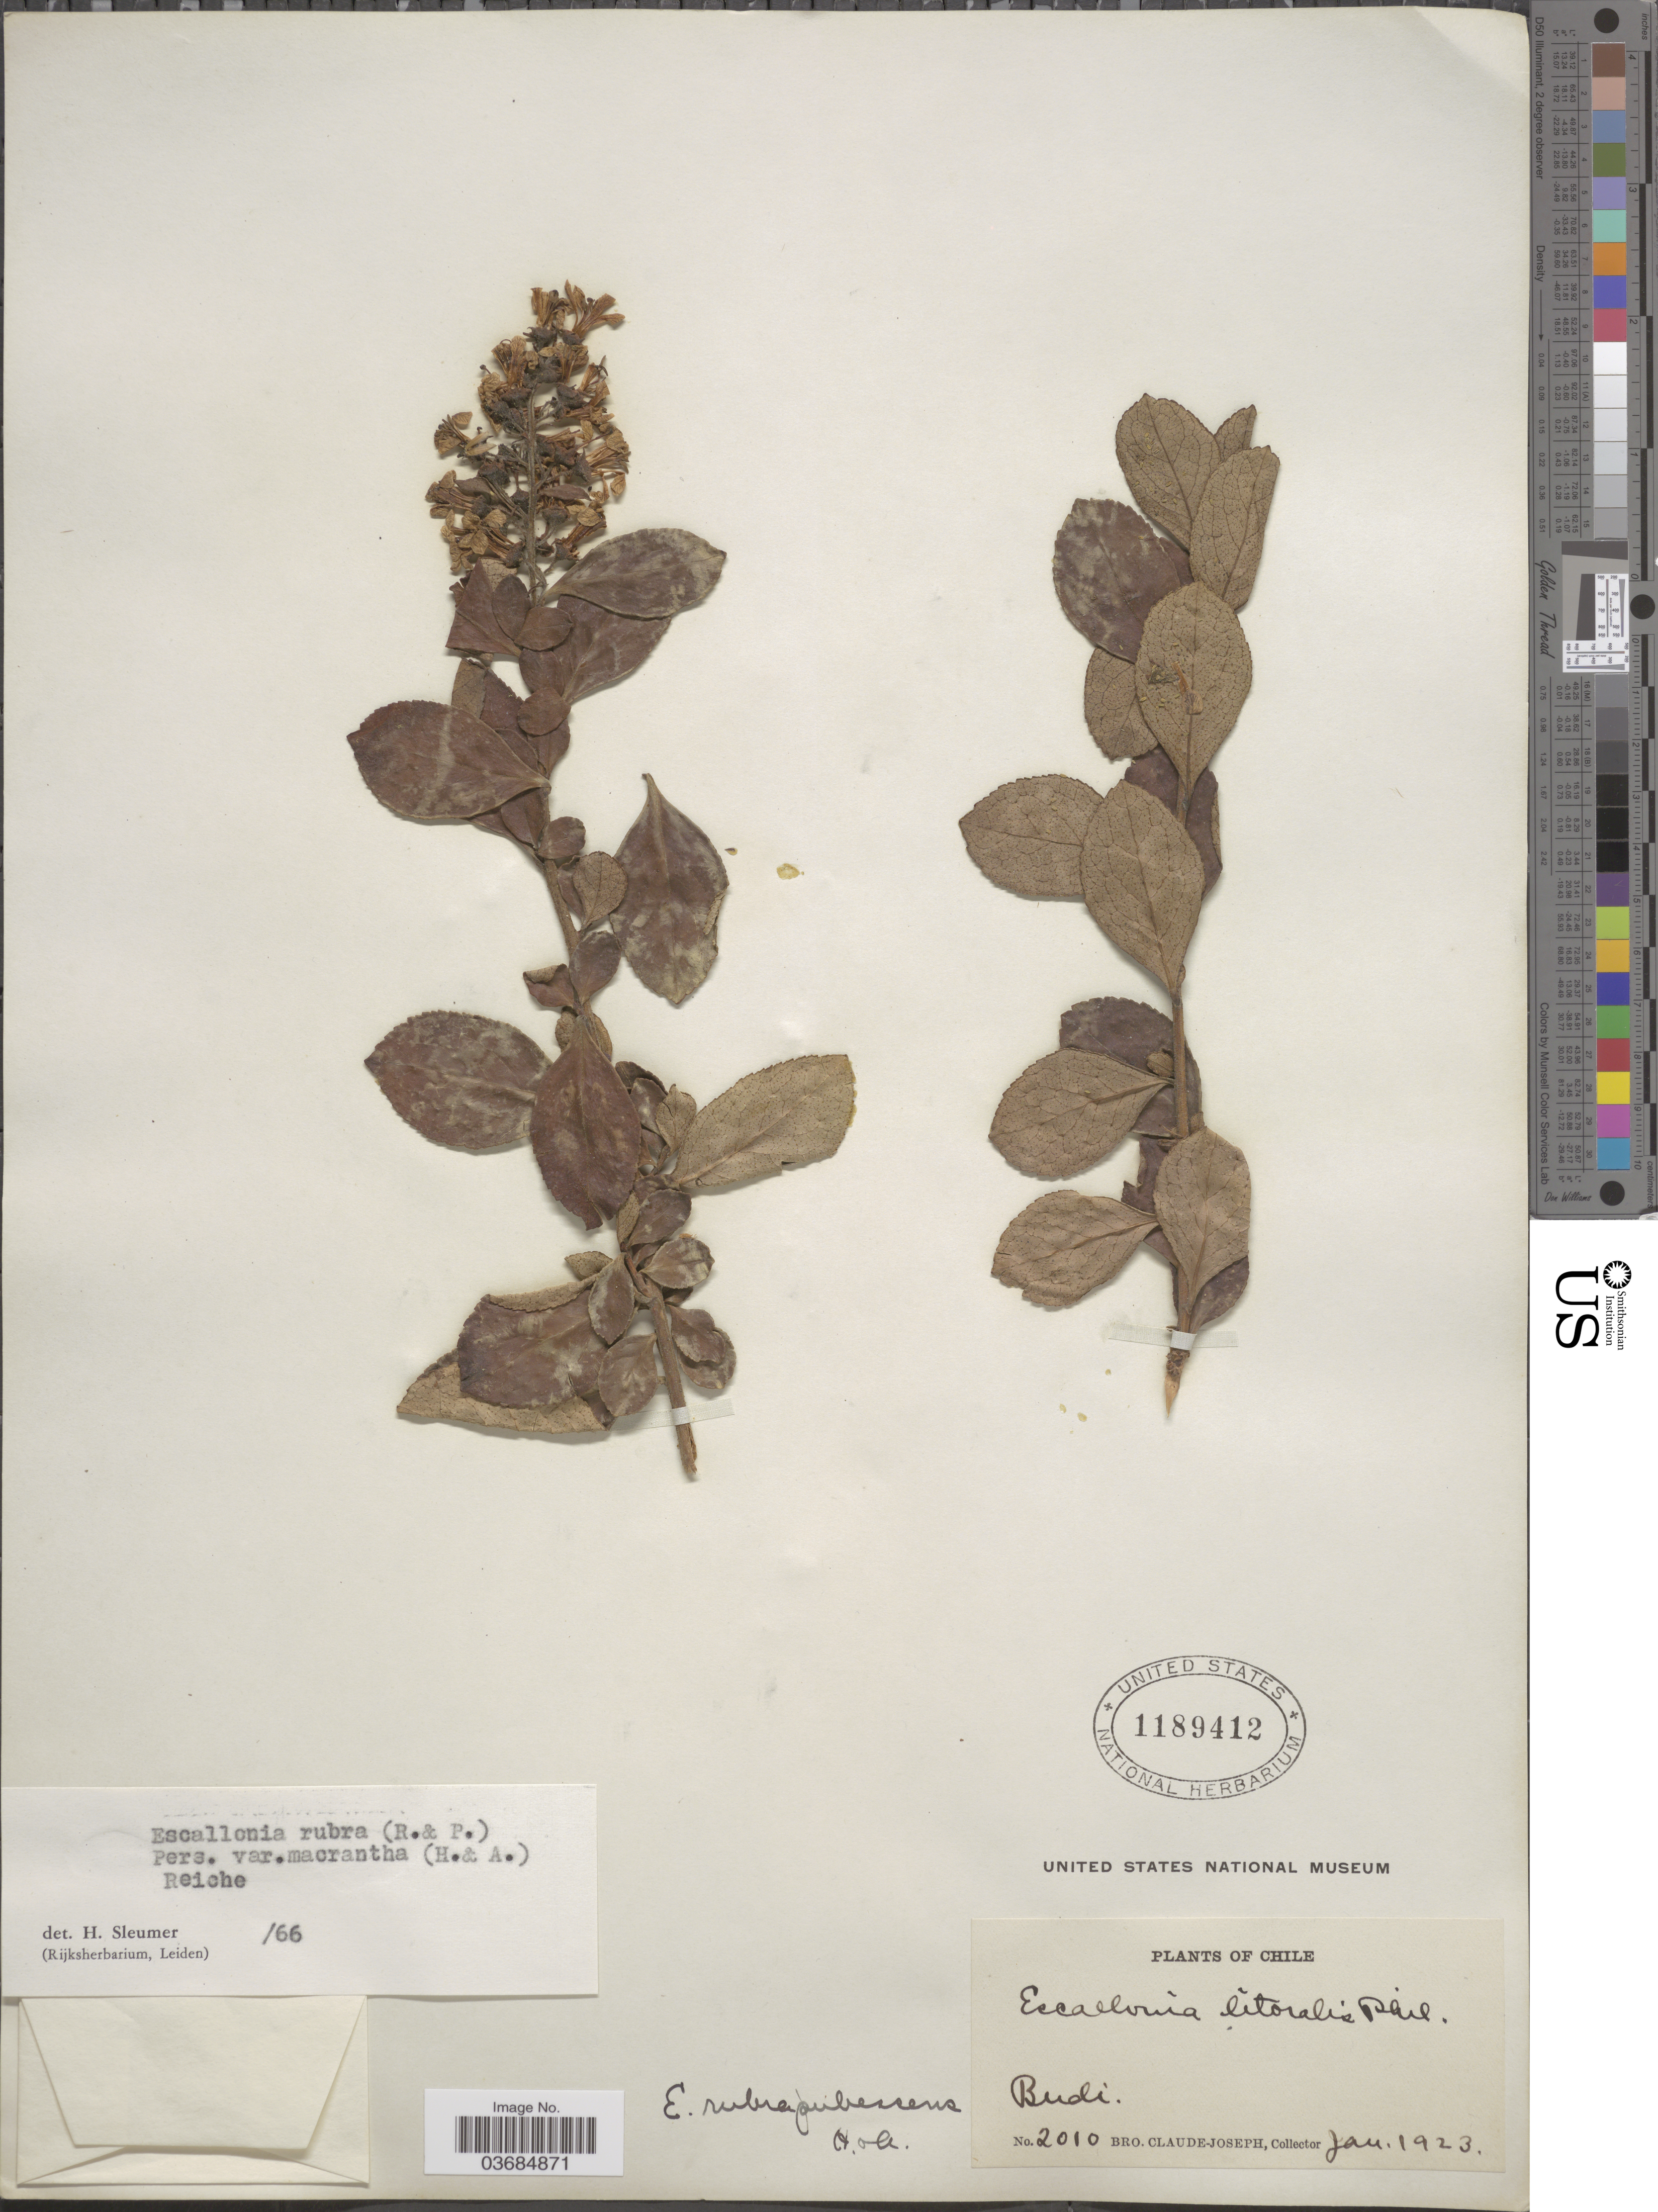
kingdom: Plantae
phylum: Tracheophyta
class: Magnoliopsida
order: Escalloniales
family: Escalloniaceae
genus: Escallonia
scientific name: Escallonia rubra var. macrantha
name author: (Hook. & Arn.) Reiche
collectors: Bro. Claude-Joseph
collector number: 2010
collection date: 1923-01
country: Chile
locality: Budi.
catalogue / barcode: US 1189412